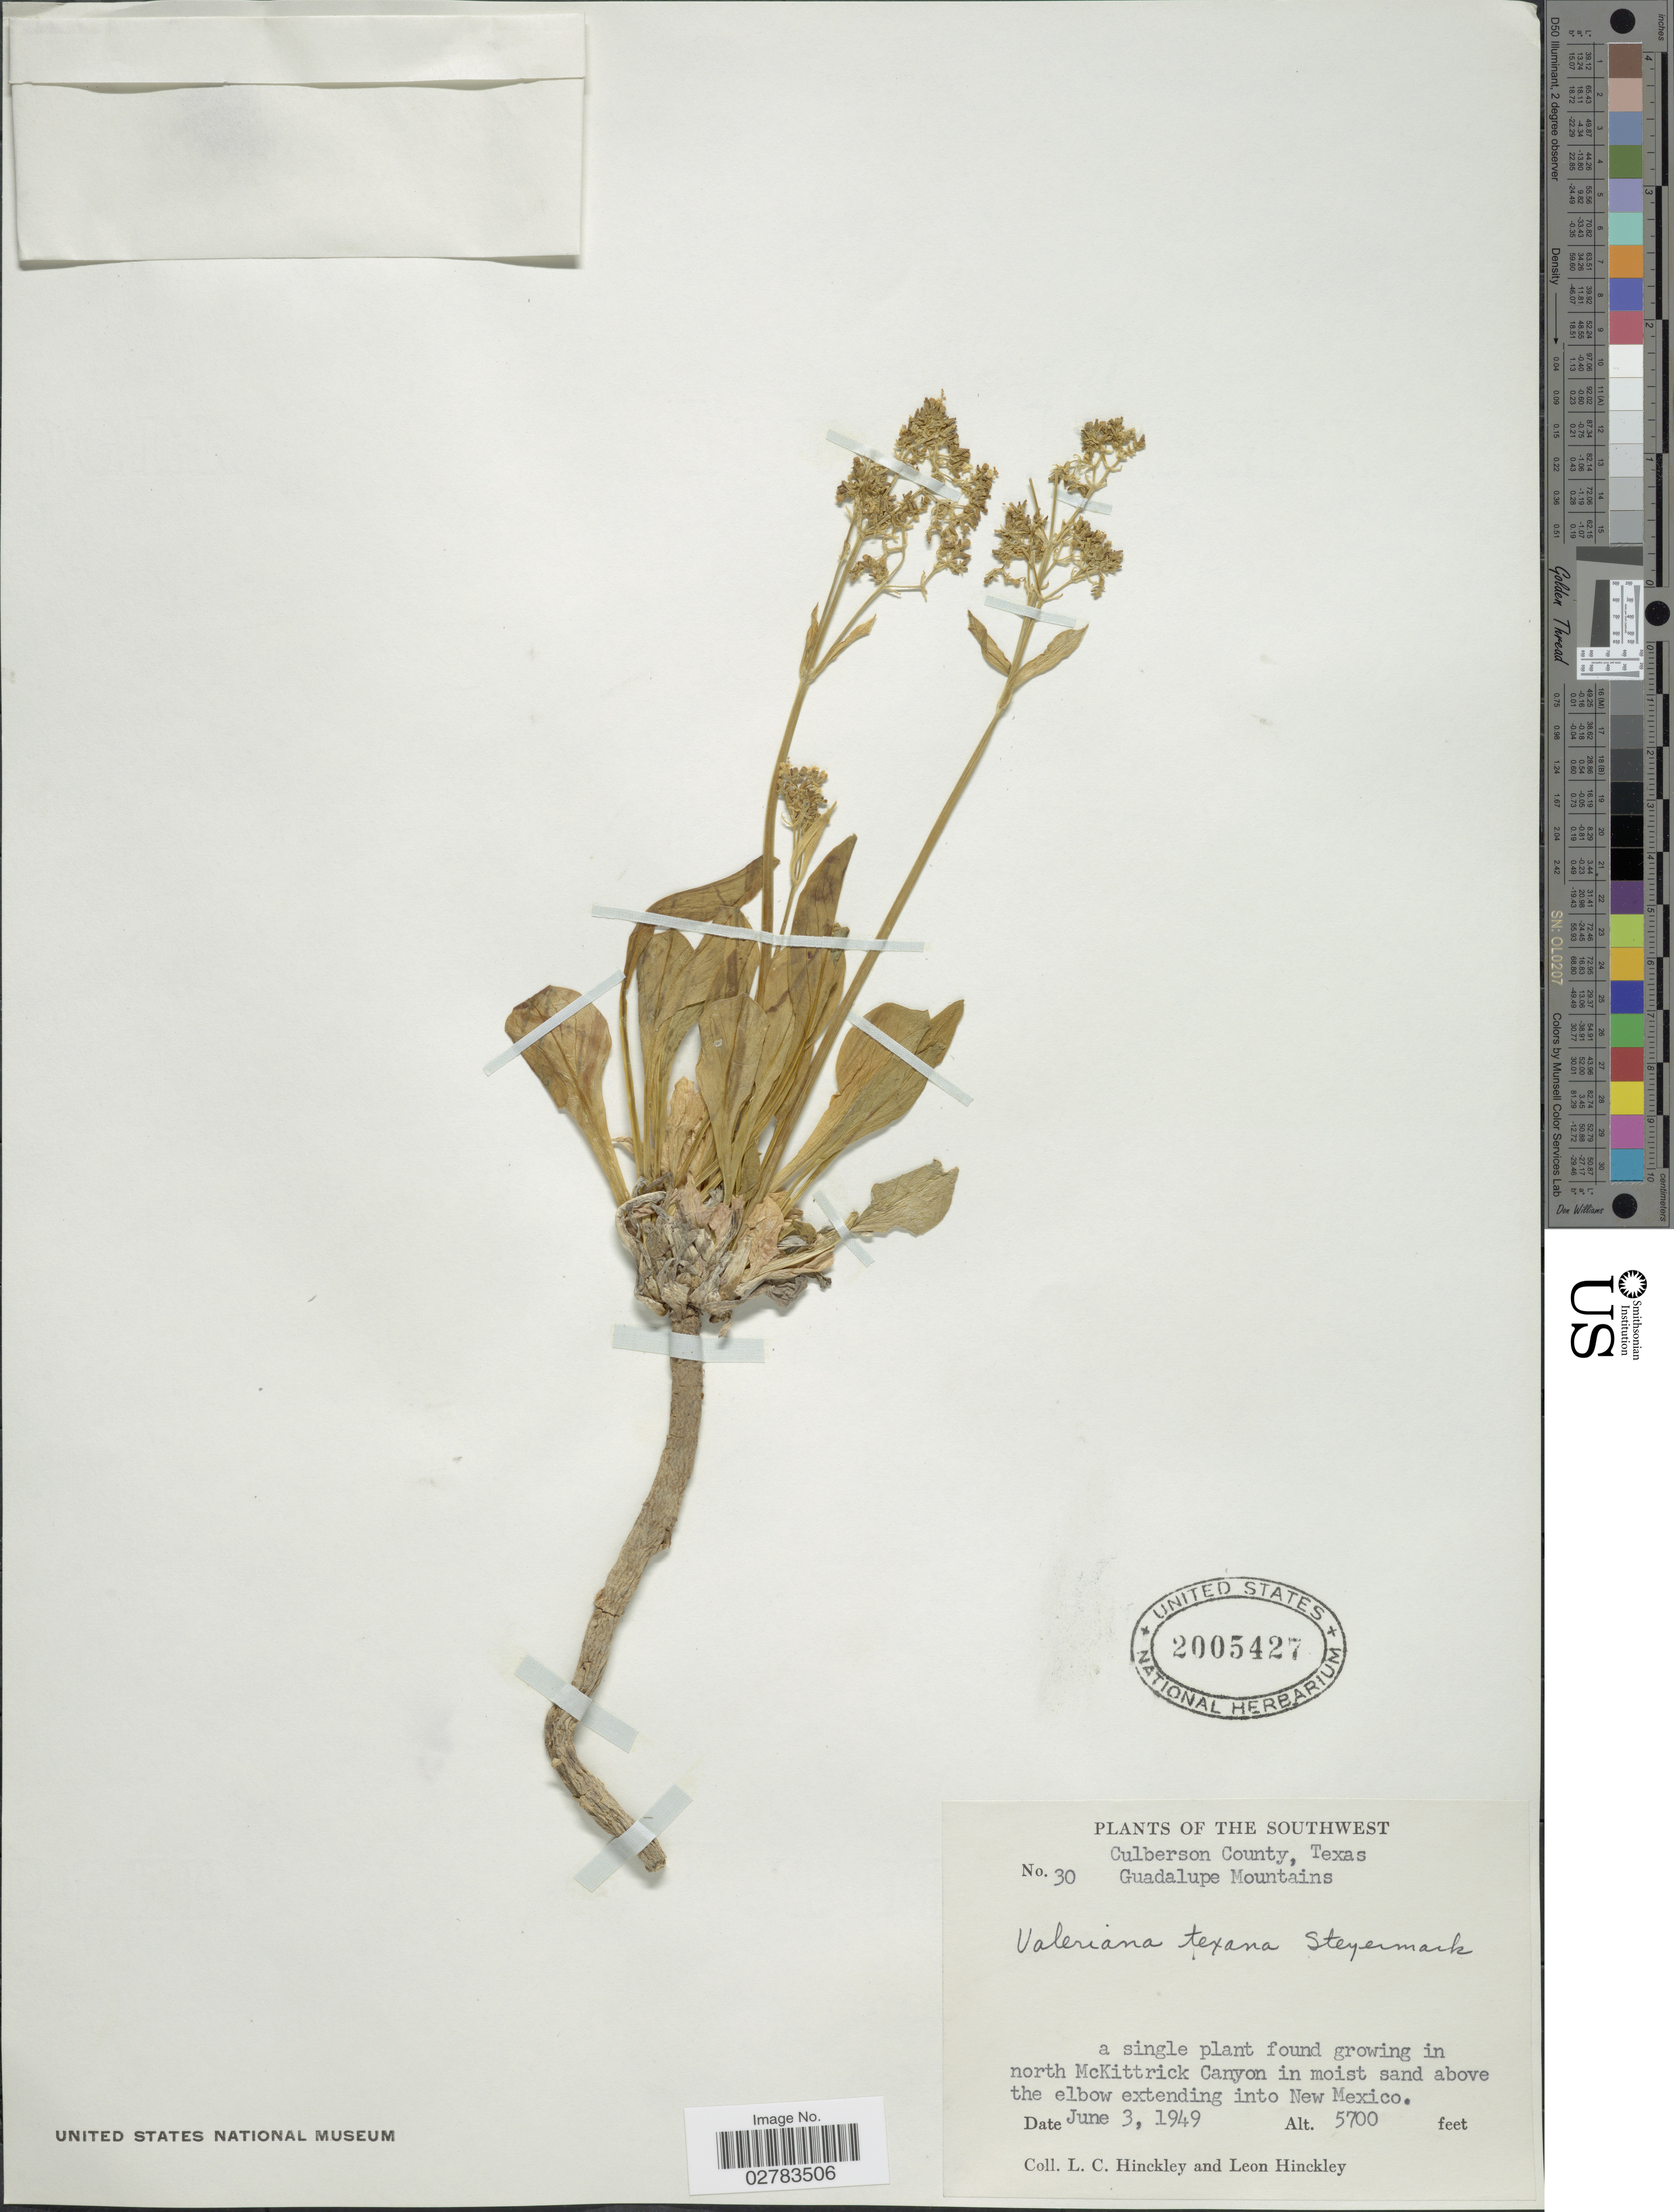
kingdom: Plantae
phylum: Tracheophyta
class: Magnoliopsida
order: Dipsacales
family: Caprifoliaceae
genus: Valeriana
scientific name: Valeriana texana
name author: Steyerm.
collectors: L. Hinckley & L. Hinckley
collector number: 30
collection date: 1949-06-03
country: United States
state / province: Texas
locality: The Southwest, Culberson County, Guadalupe Mountains, a single plant found growing in north McKittrick Canyon in moist sand above the elbow extending into New Mexico.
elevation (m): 1737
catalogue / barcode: US 2005427